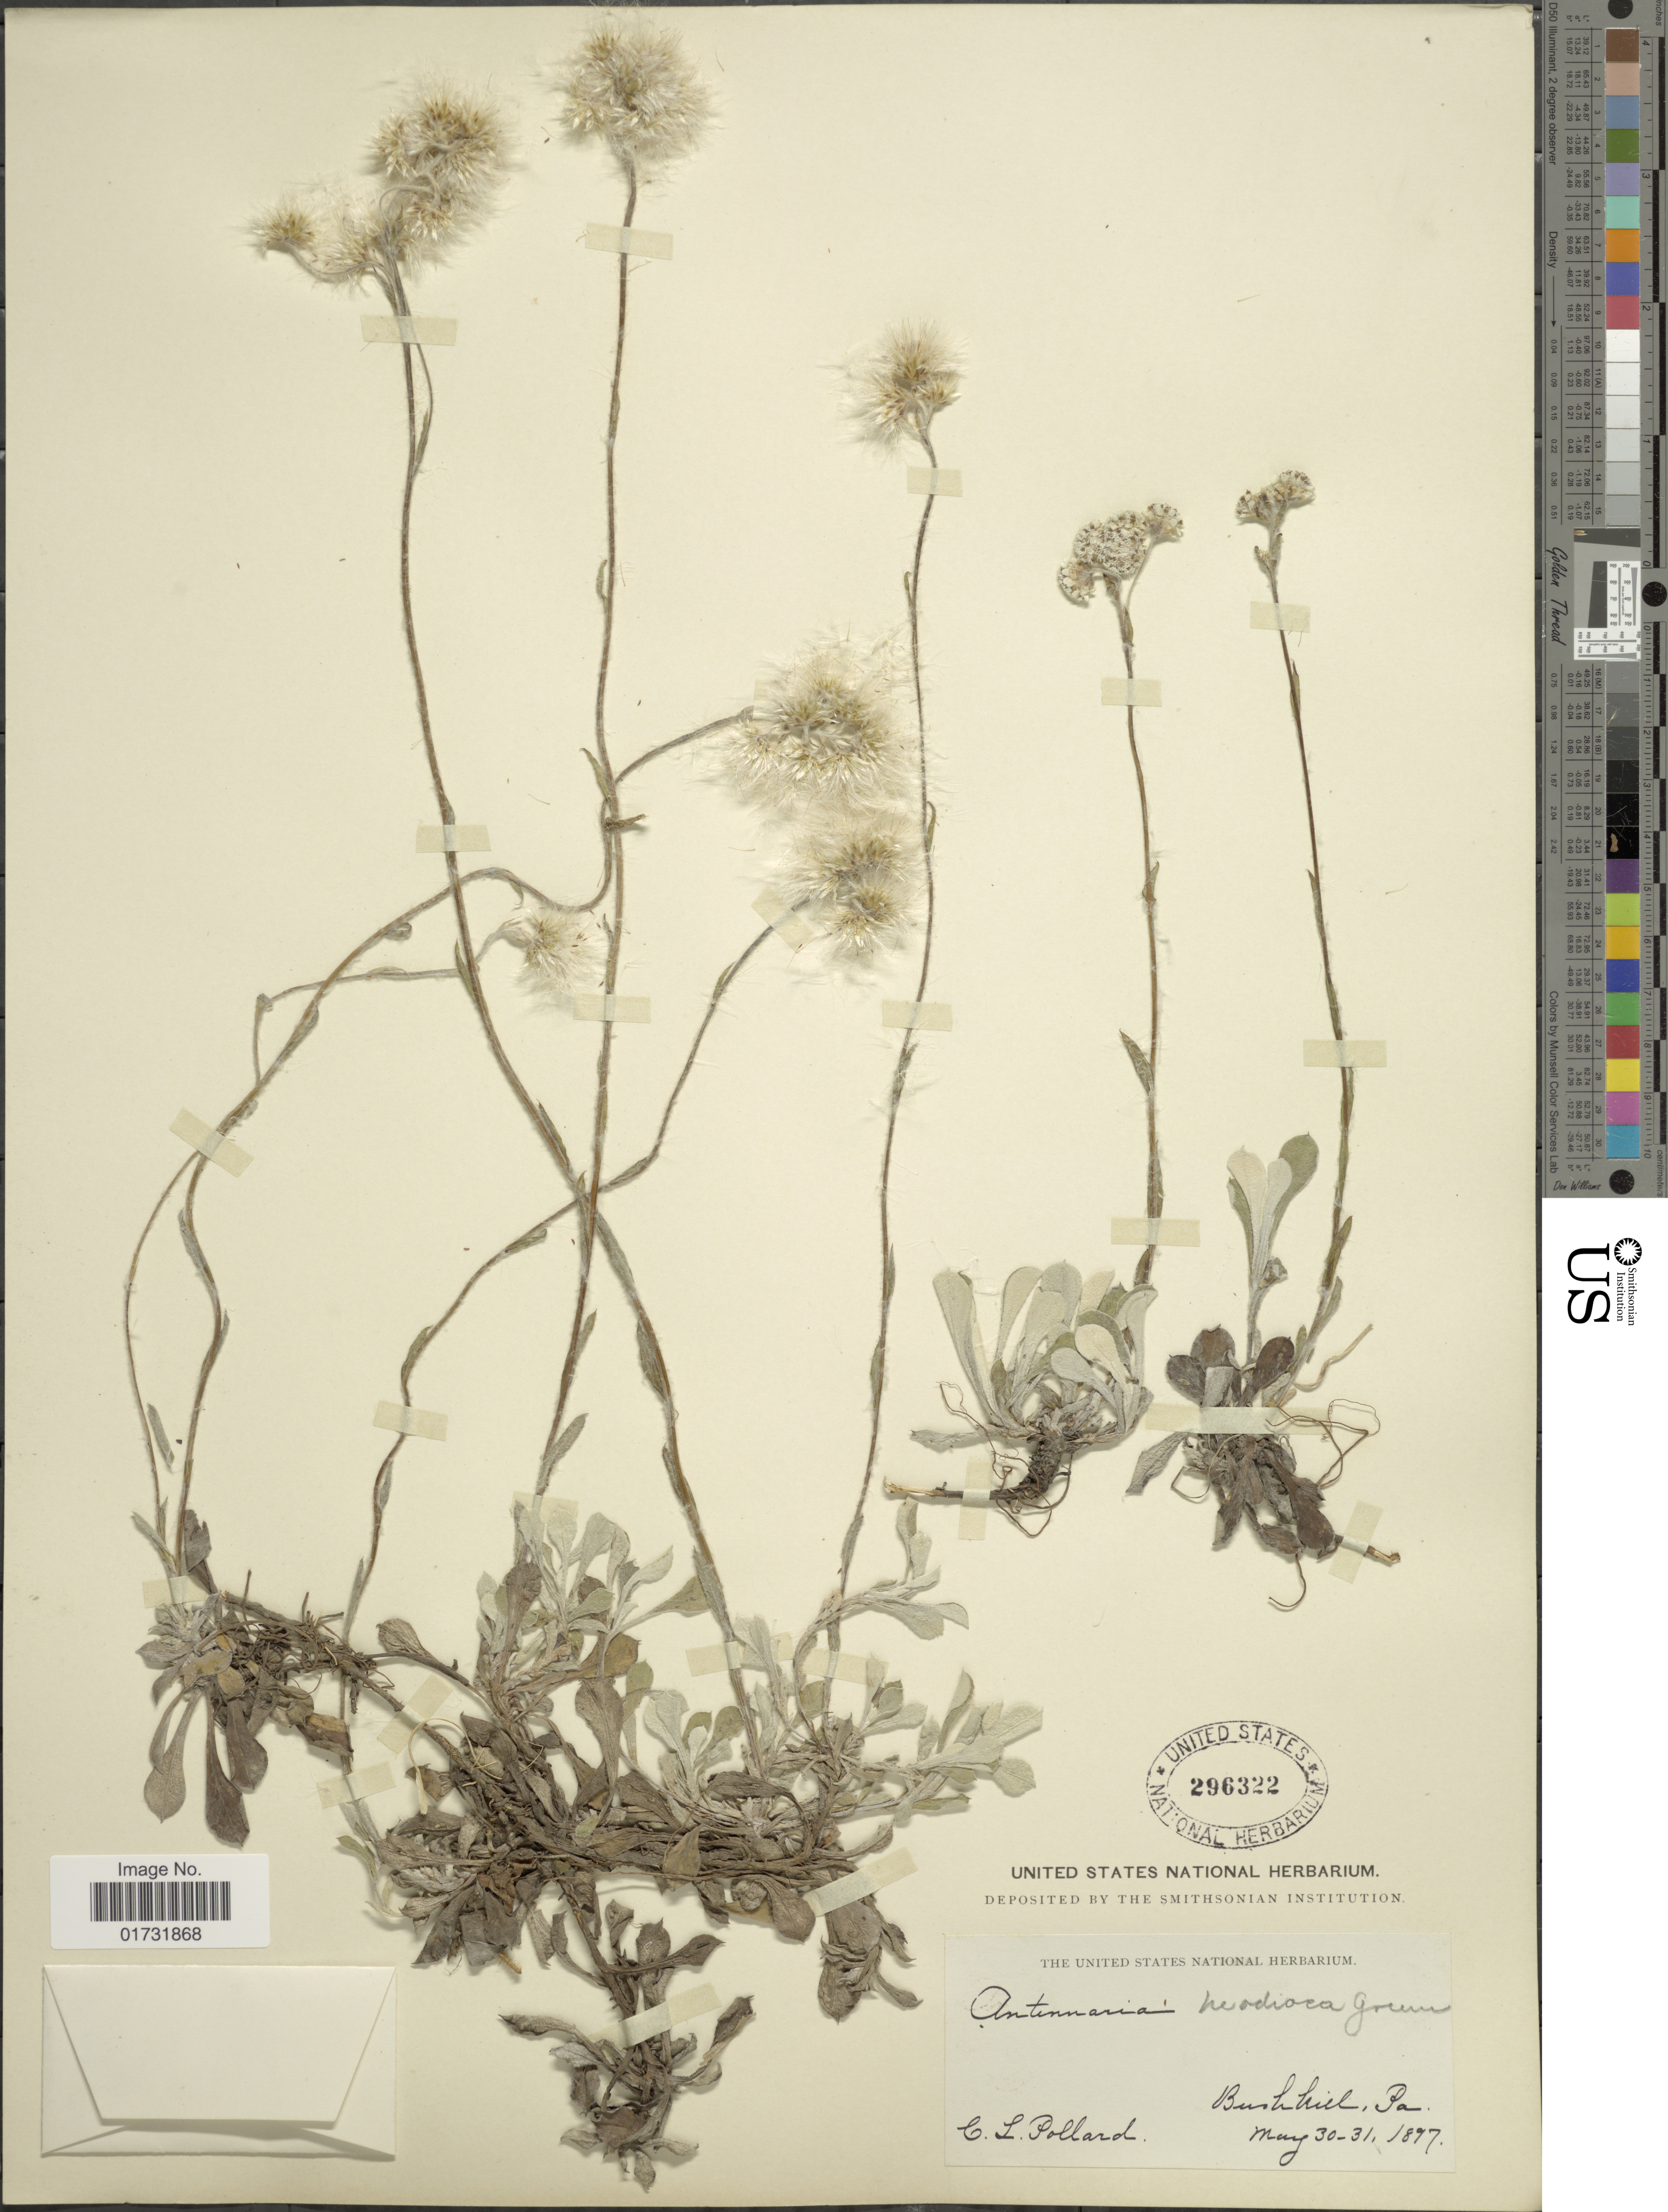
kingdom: Plantae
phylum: Tracheophyta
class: Magnoliopsida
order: Asterales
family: Asteraceae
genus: Antennaria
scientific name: Antennaria neodioica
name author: Greene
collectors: C. L. Pollard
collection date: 1897-05-30/1897-05-31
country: United States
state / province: Pennsylvania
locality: Bushhill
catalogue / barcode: US 296322